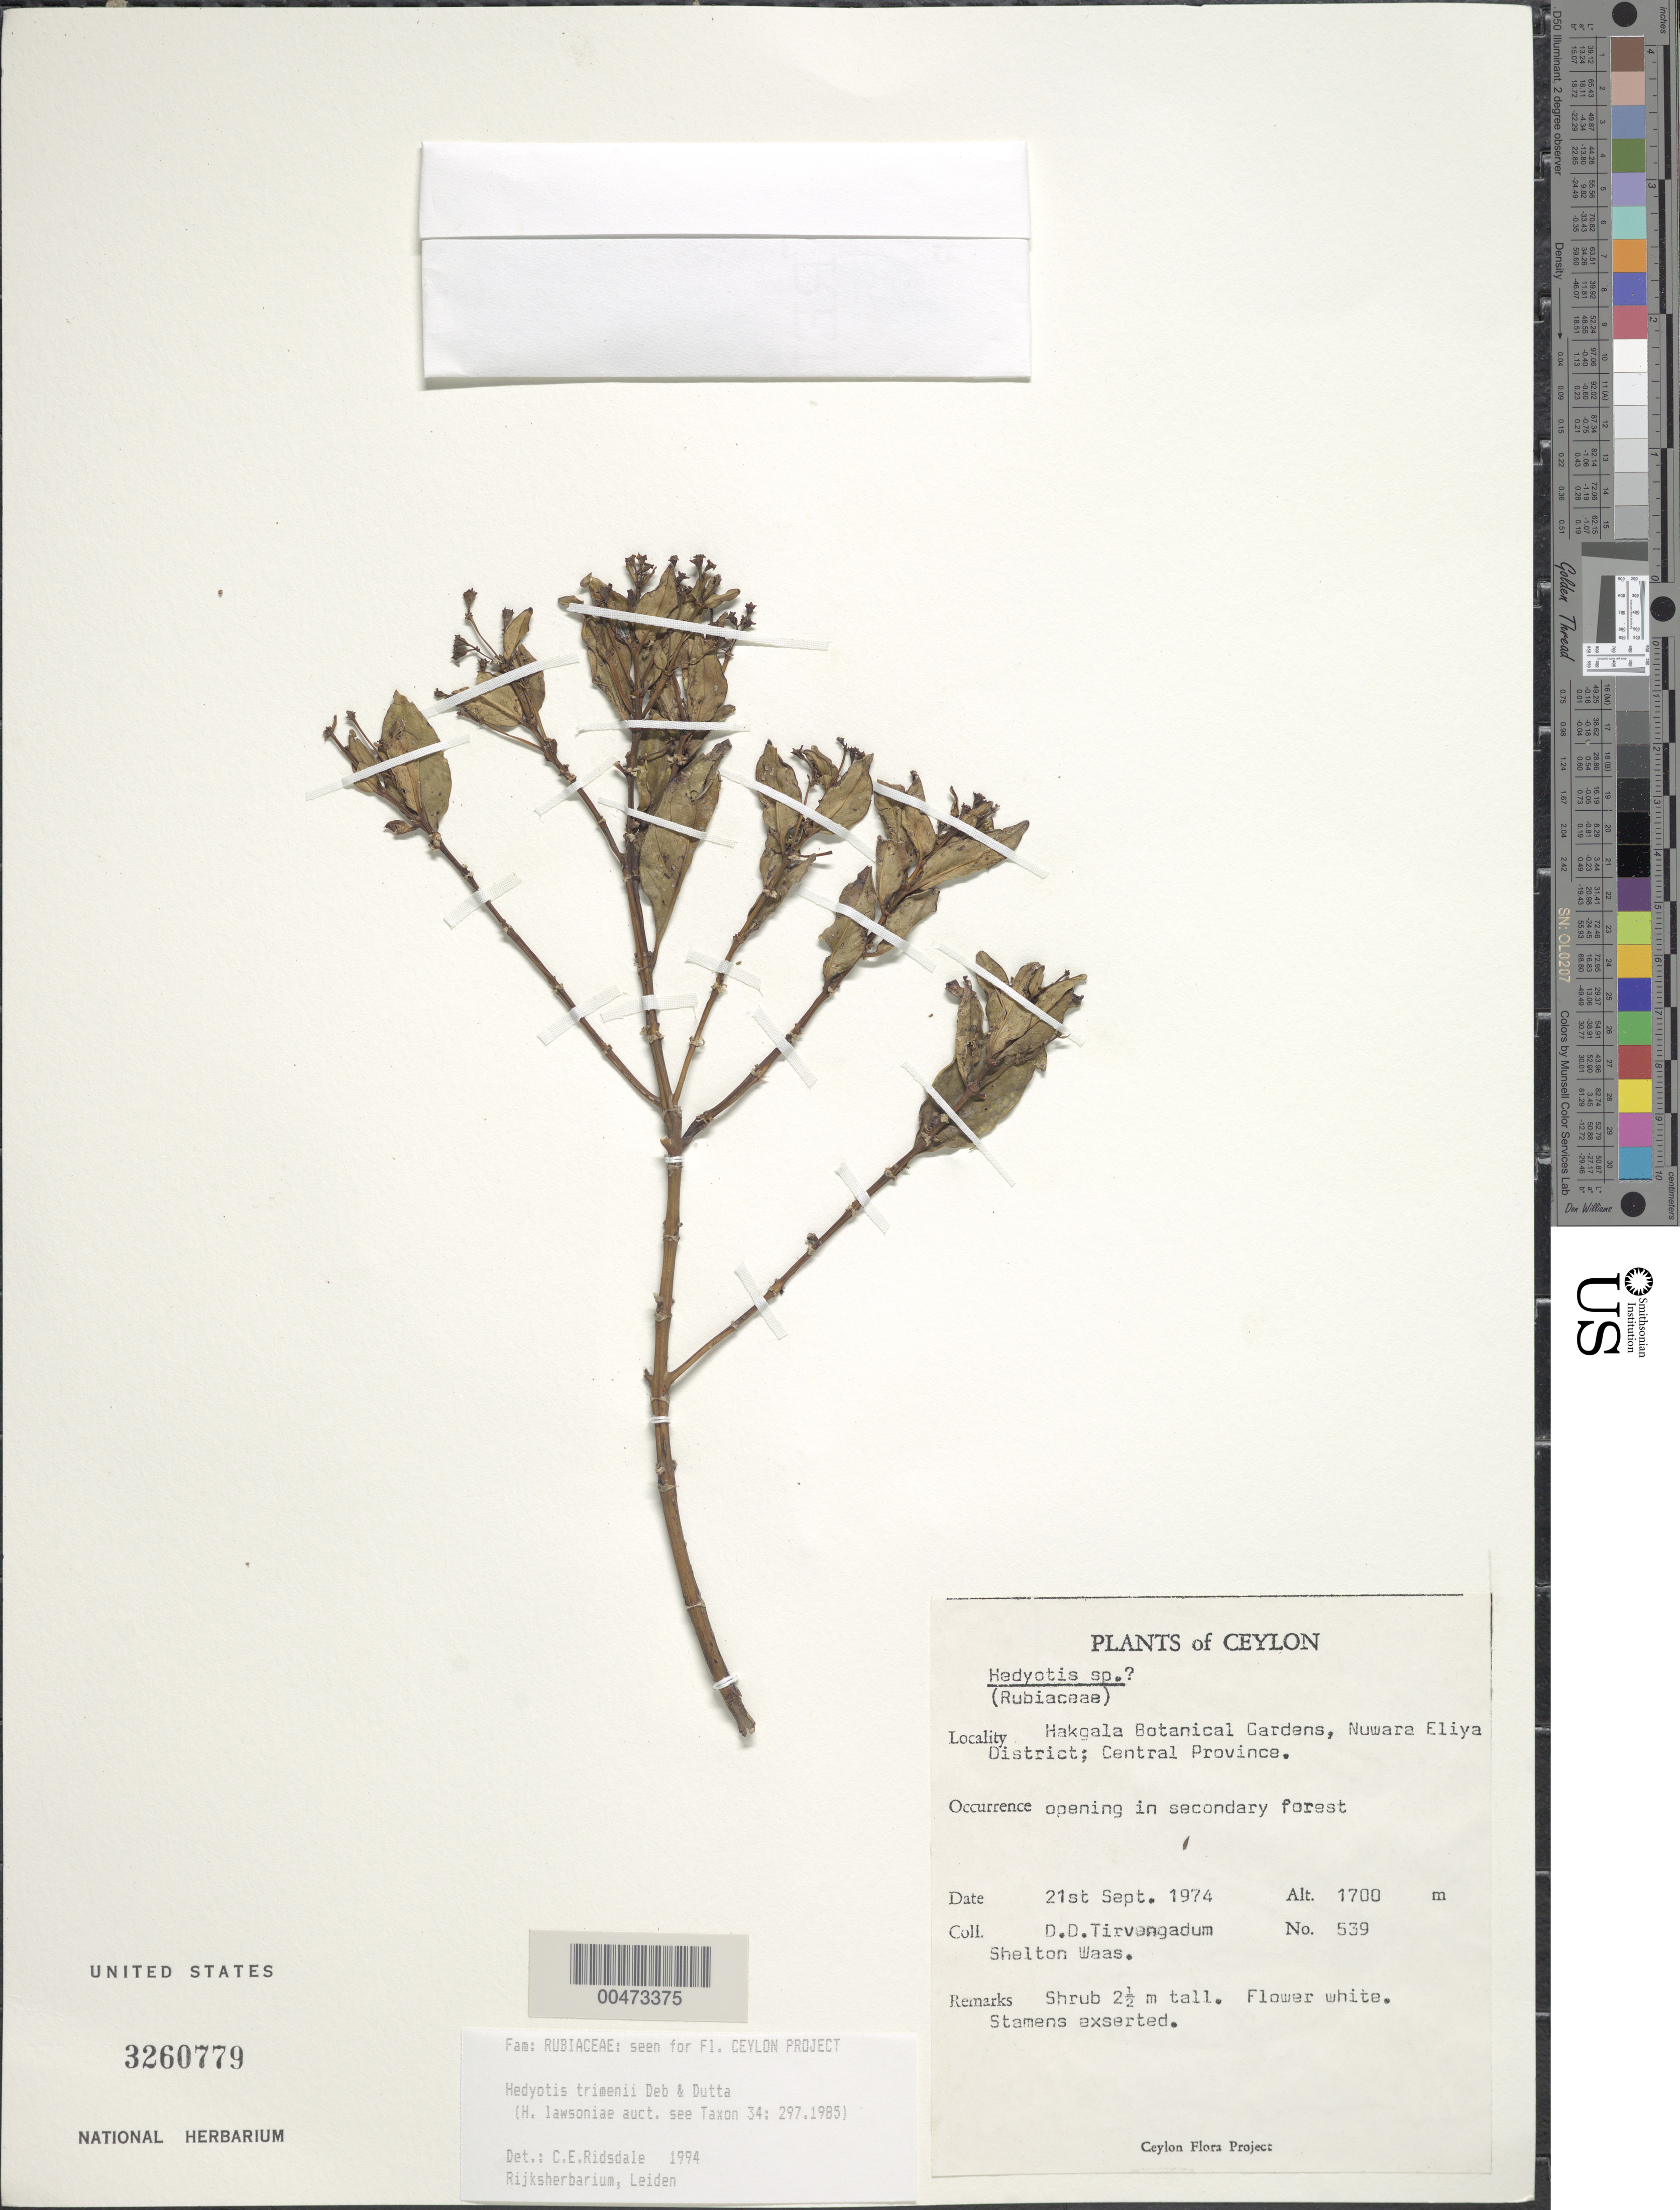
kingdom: Plantae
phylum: Tracheophyta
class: Magnoliopsida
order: Gentianales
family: Rubiaceae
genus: Hedyotis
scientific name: Hedyotis trimenii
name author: Deb & R. Dutta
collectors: D. Tirvengadum & S. Waas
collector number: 539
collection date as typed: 21 Sep 1974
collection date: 1974-09-21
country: Sri Lanka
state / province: Central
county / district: Nuwara Eliya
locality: Hakgala Botanical Gardens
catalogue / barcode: US 3260779